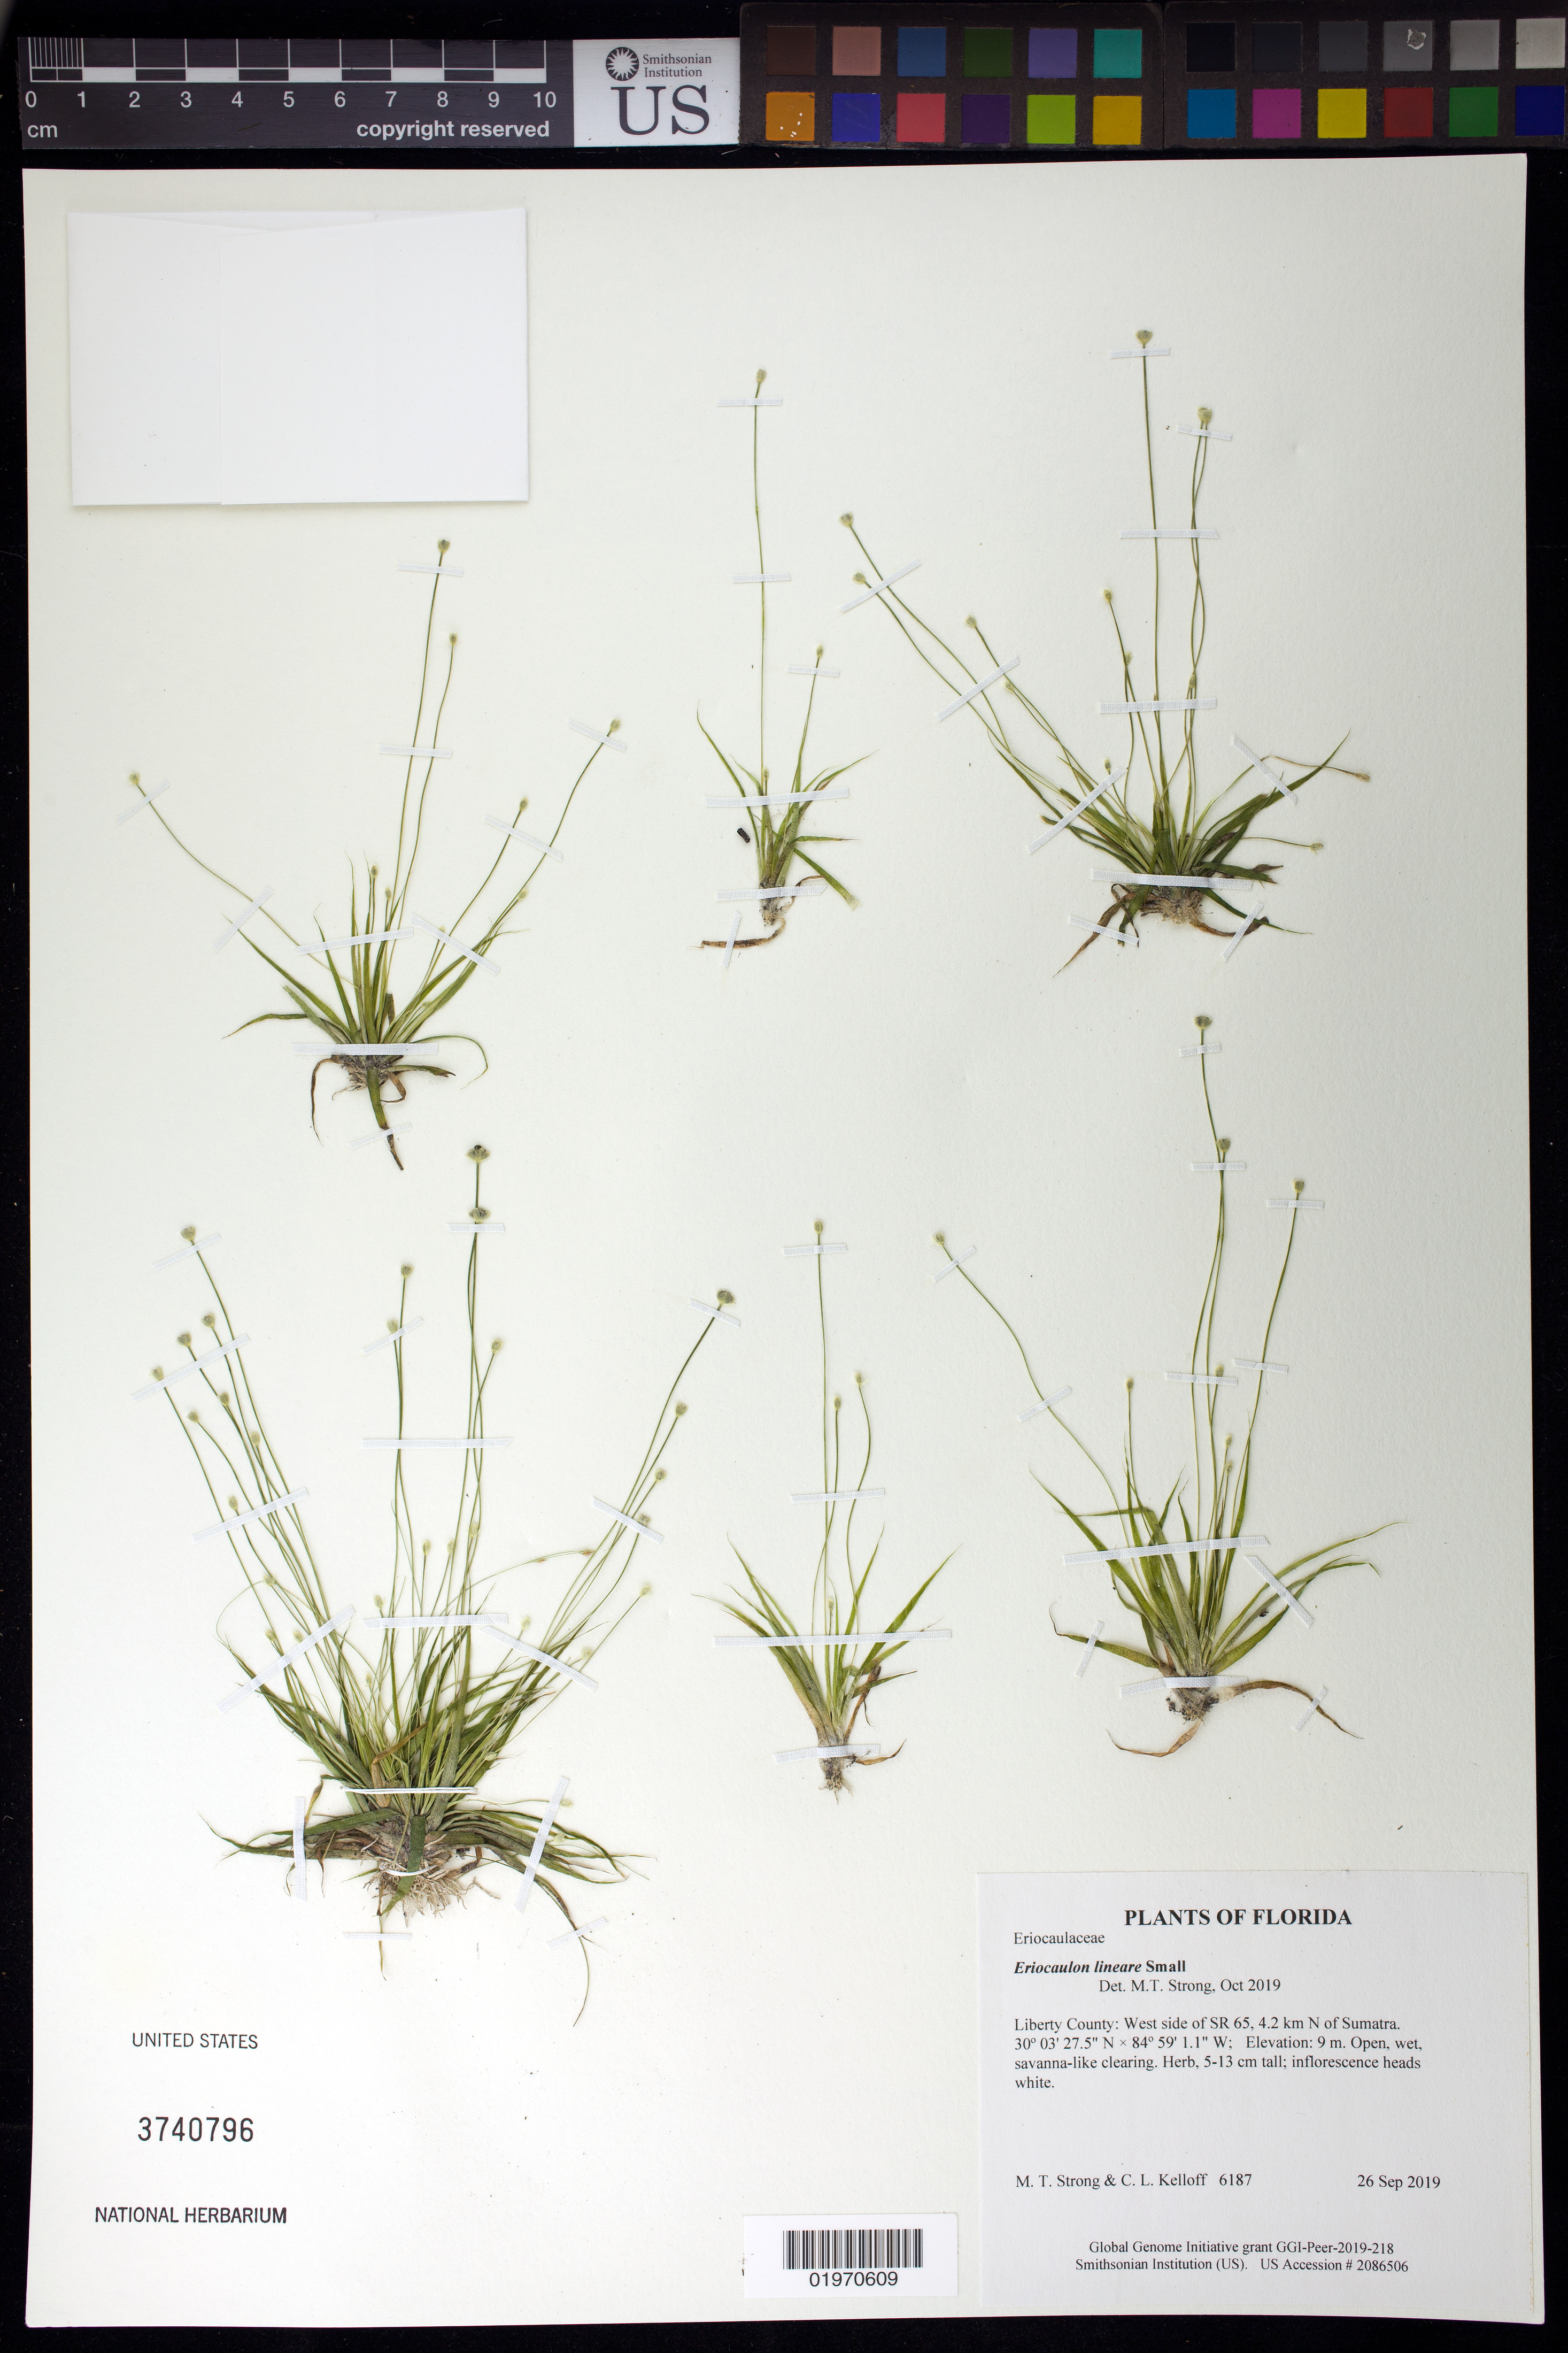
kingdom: Plantae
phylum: Tracheophyta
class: Liliopsida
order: Poales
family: Eriocaulaceae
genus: Eriocaulon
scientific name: Eriocaulon lineare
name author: Small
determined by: Strong, Mark T., (BOT), Smithsonian Institution - National Museum of Natural History (UNITED STATES)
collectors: M. T. Strong & C. L. Kelloff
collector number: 6187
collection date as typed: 26 Sep 2019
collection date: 2019-09-26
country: United States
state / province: Florida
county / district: Liberty County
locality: West side of SR 65, 4.2 km N of Sumatra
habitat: Open, wet, savanna-like clearing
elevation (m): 9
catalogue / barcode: US 3740796